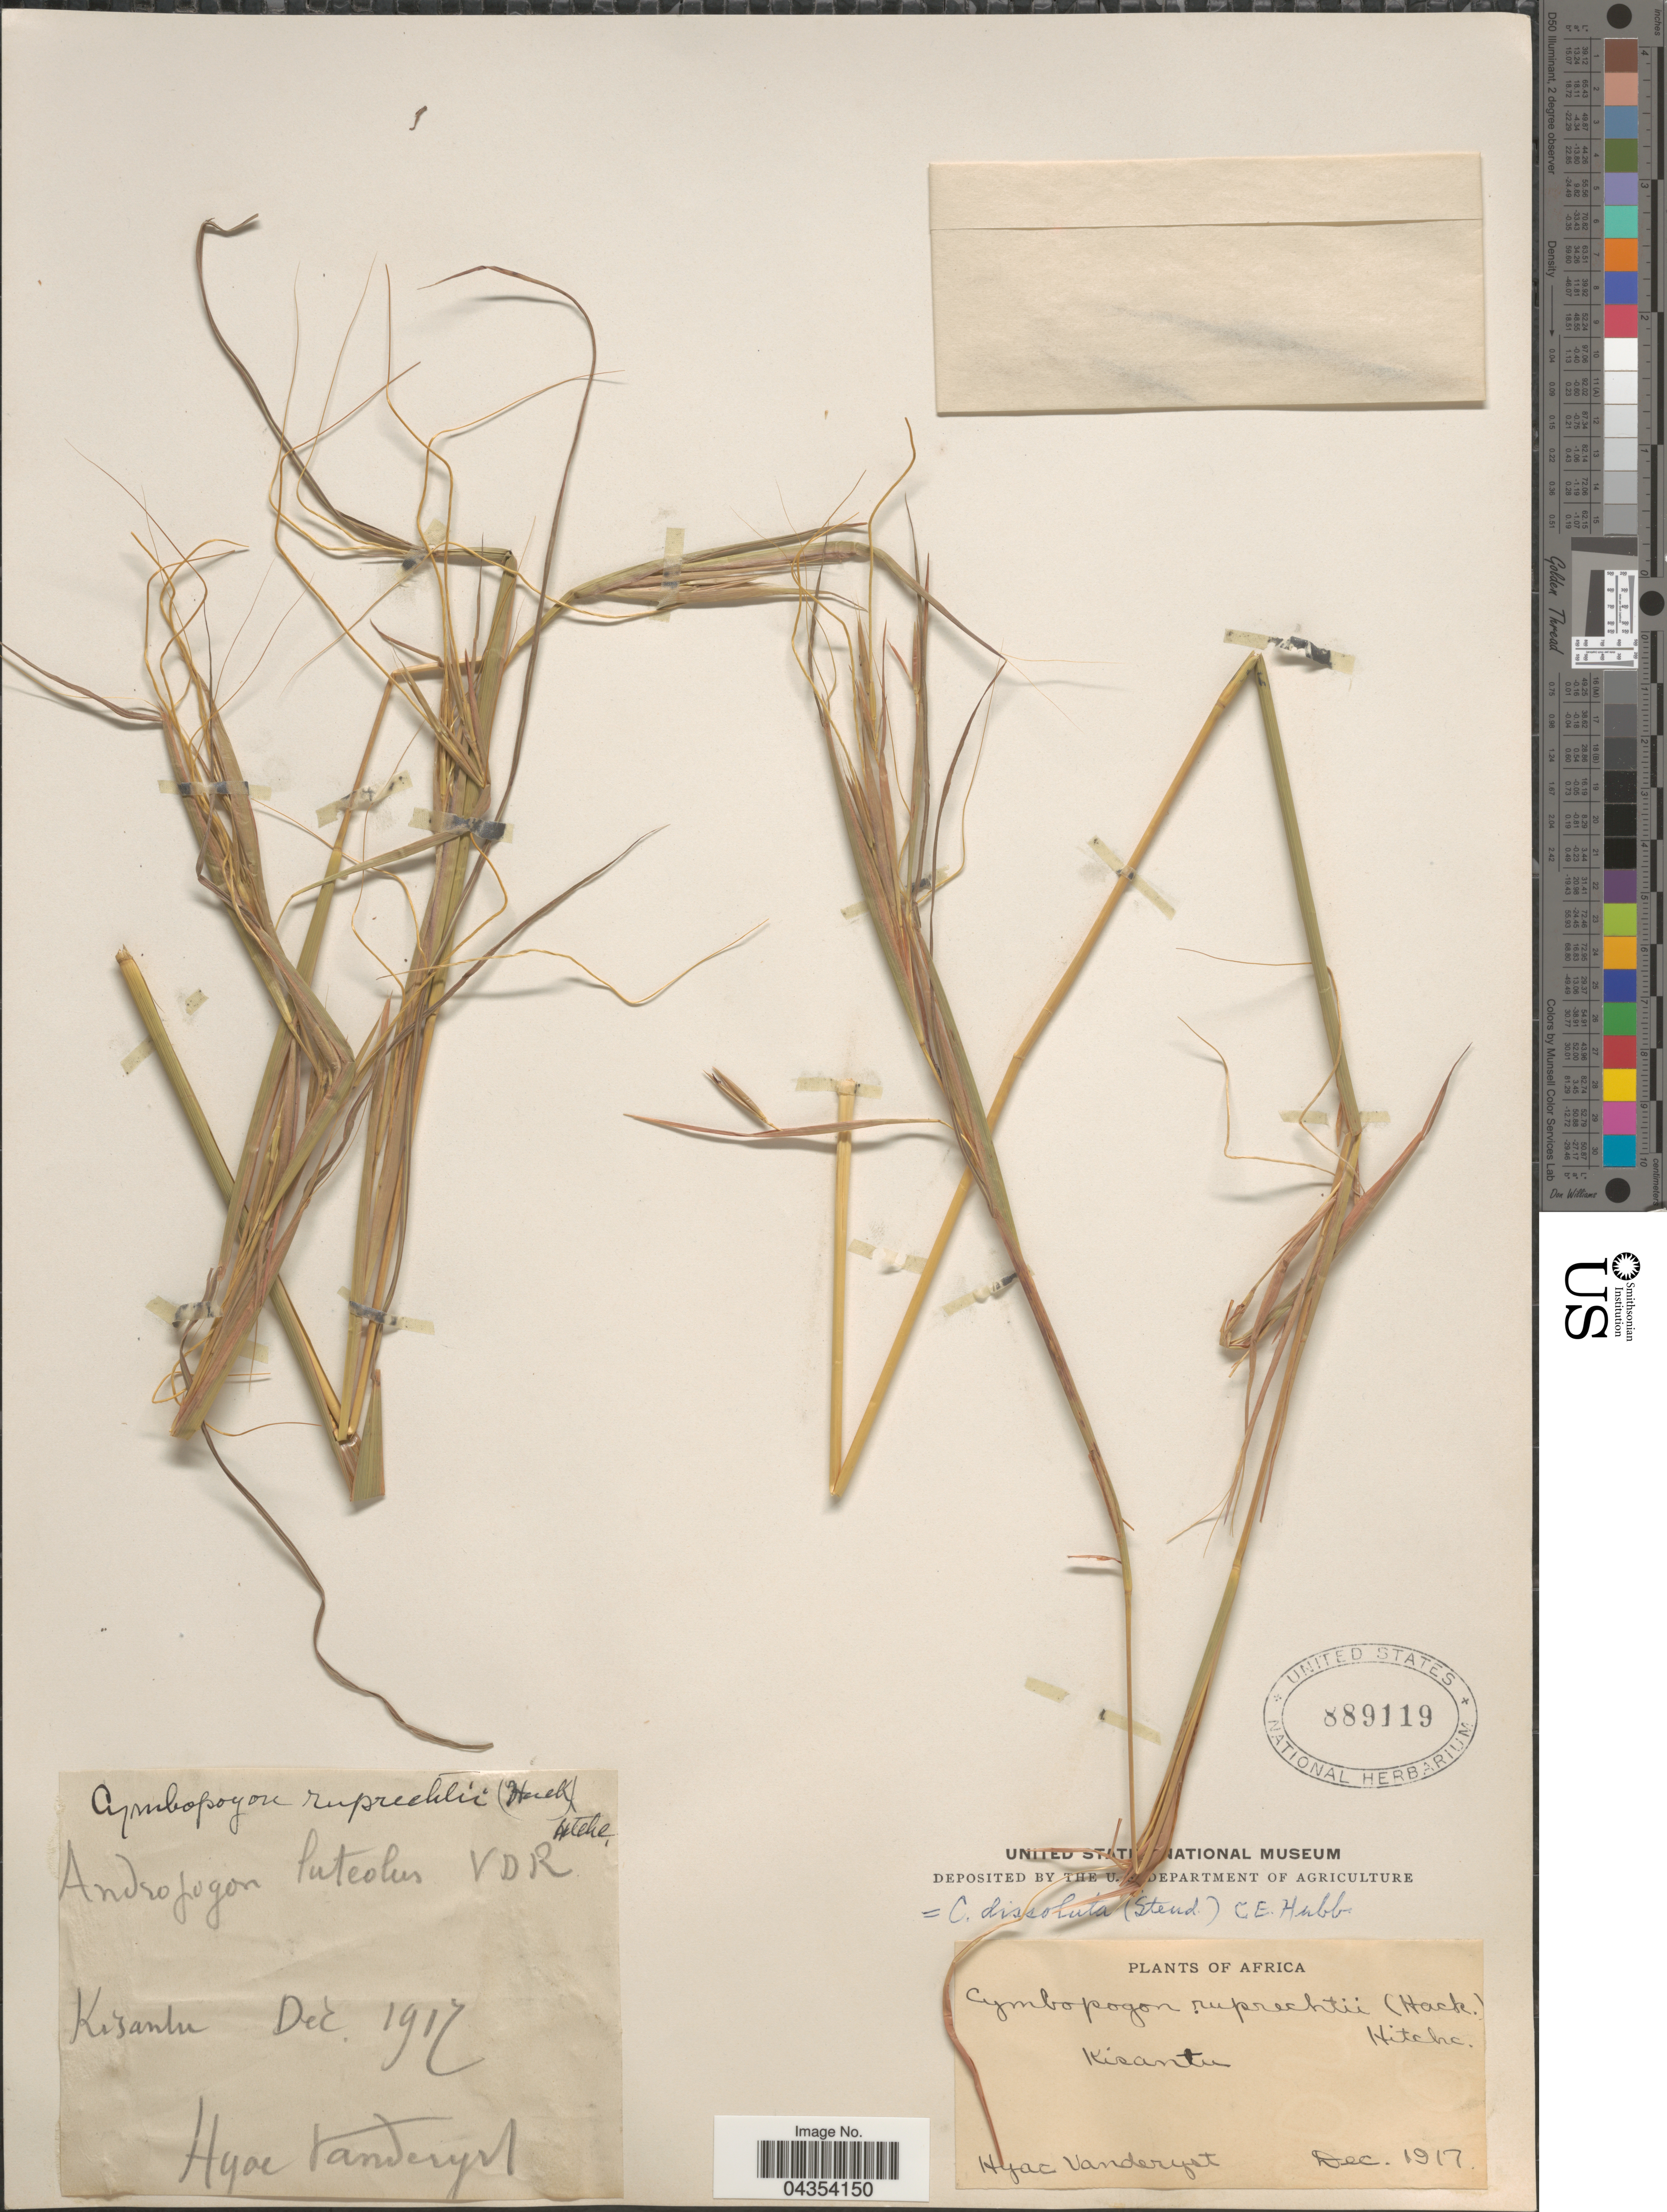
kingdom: Plantae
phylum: Tracheophyta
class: Liliopsida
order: Poales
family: Poaceae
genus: Hyperthelia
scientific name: Hyperthelia dissoluta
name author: (Nees ex Steud.) Clayton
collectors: H. J. R. Vanderyst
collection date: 1917-12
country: Congo, Democratic Republic of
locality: Africa. Kisantu.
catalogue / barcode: US 889119